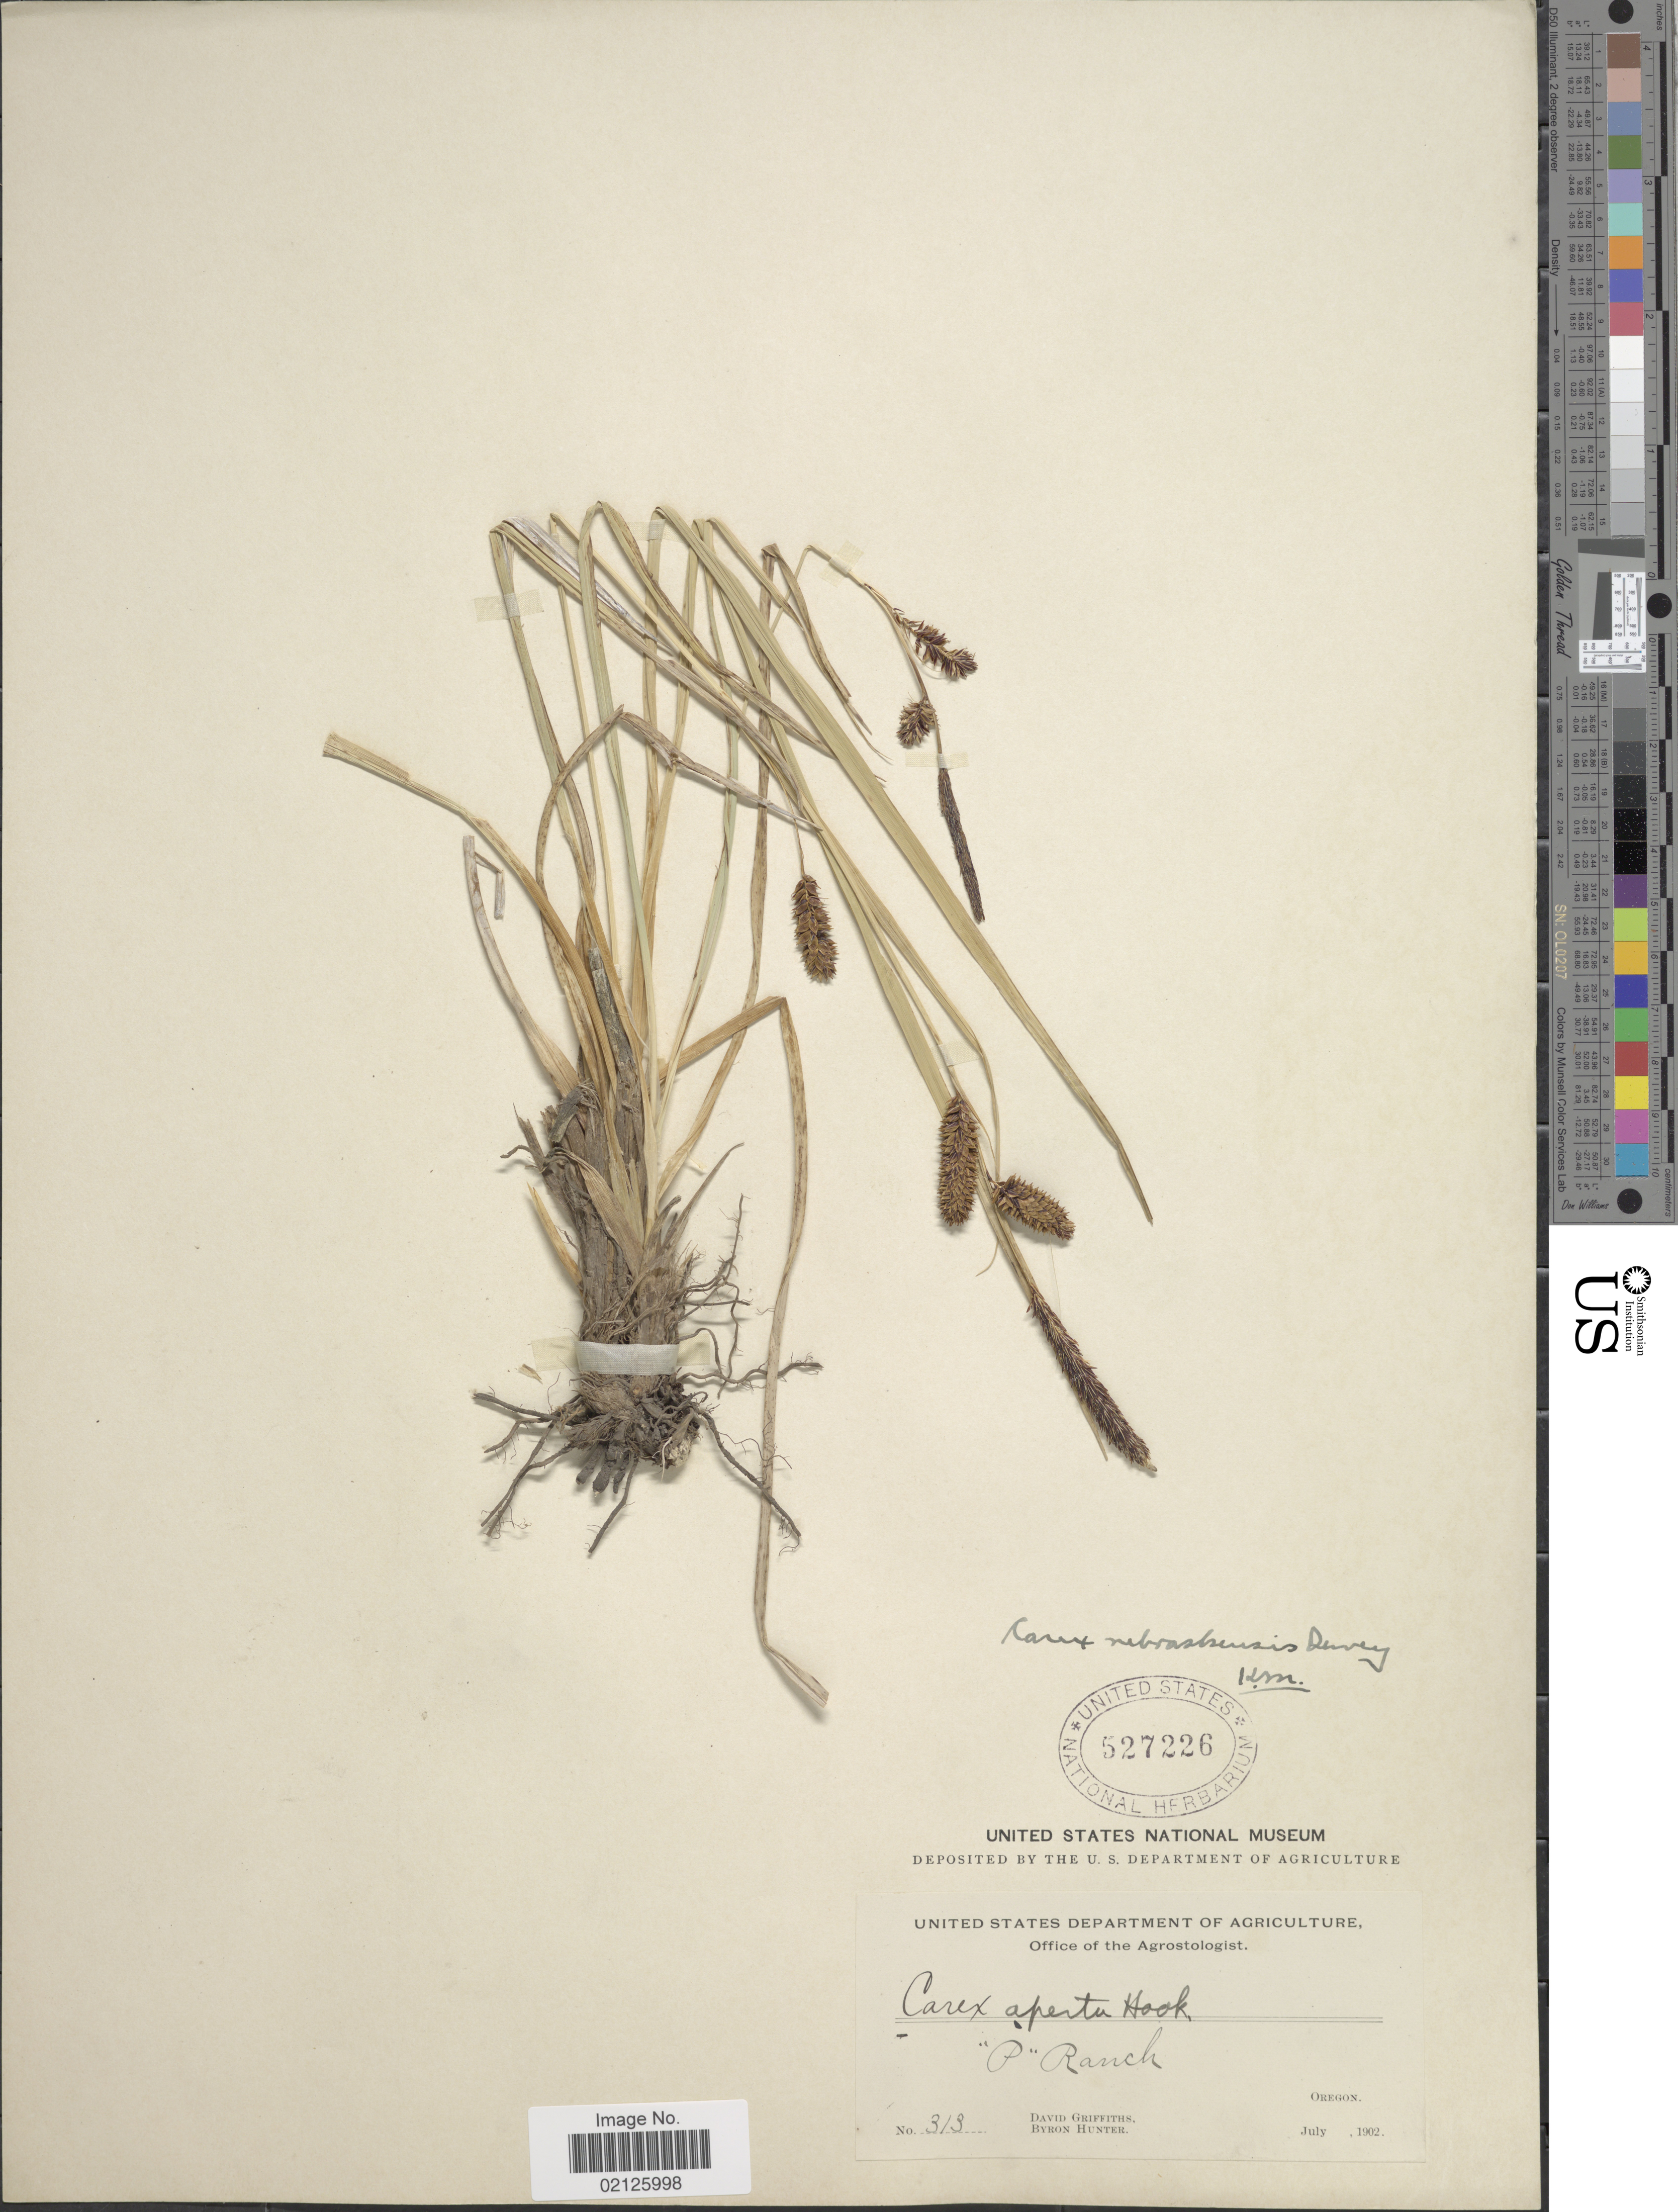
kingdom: Plantae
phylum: Tracheophyta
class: Liliopsida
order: Poales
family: Cyperaceae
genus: Carex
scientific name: Carex nebrascensis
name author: Dewey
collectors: D. Griffiths & B. Hunter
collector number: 313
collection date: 1902-07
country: United States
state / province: Oregon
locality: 'P' Ranch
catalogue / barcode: US 527226